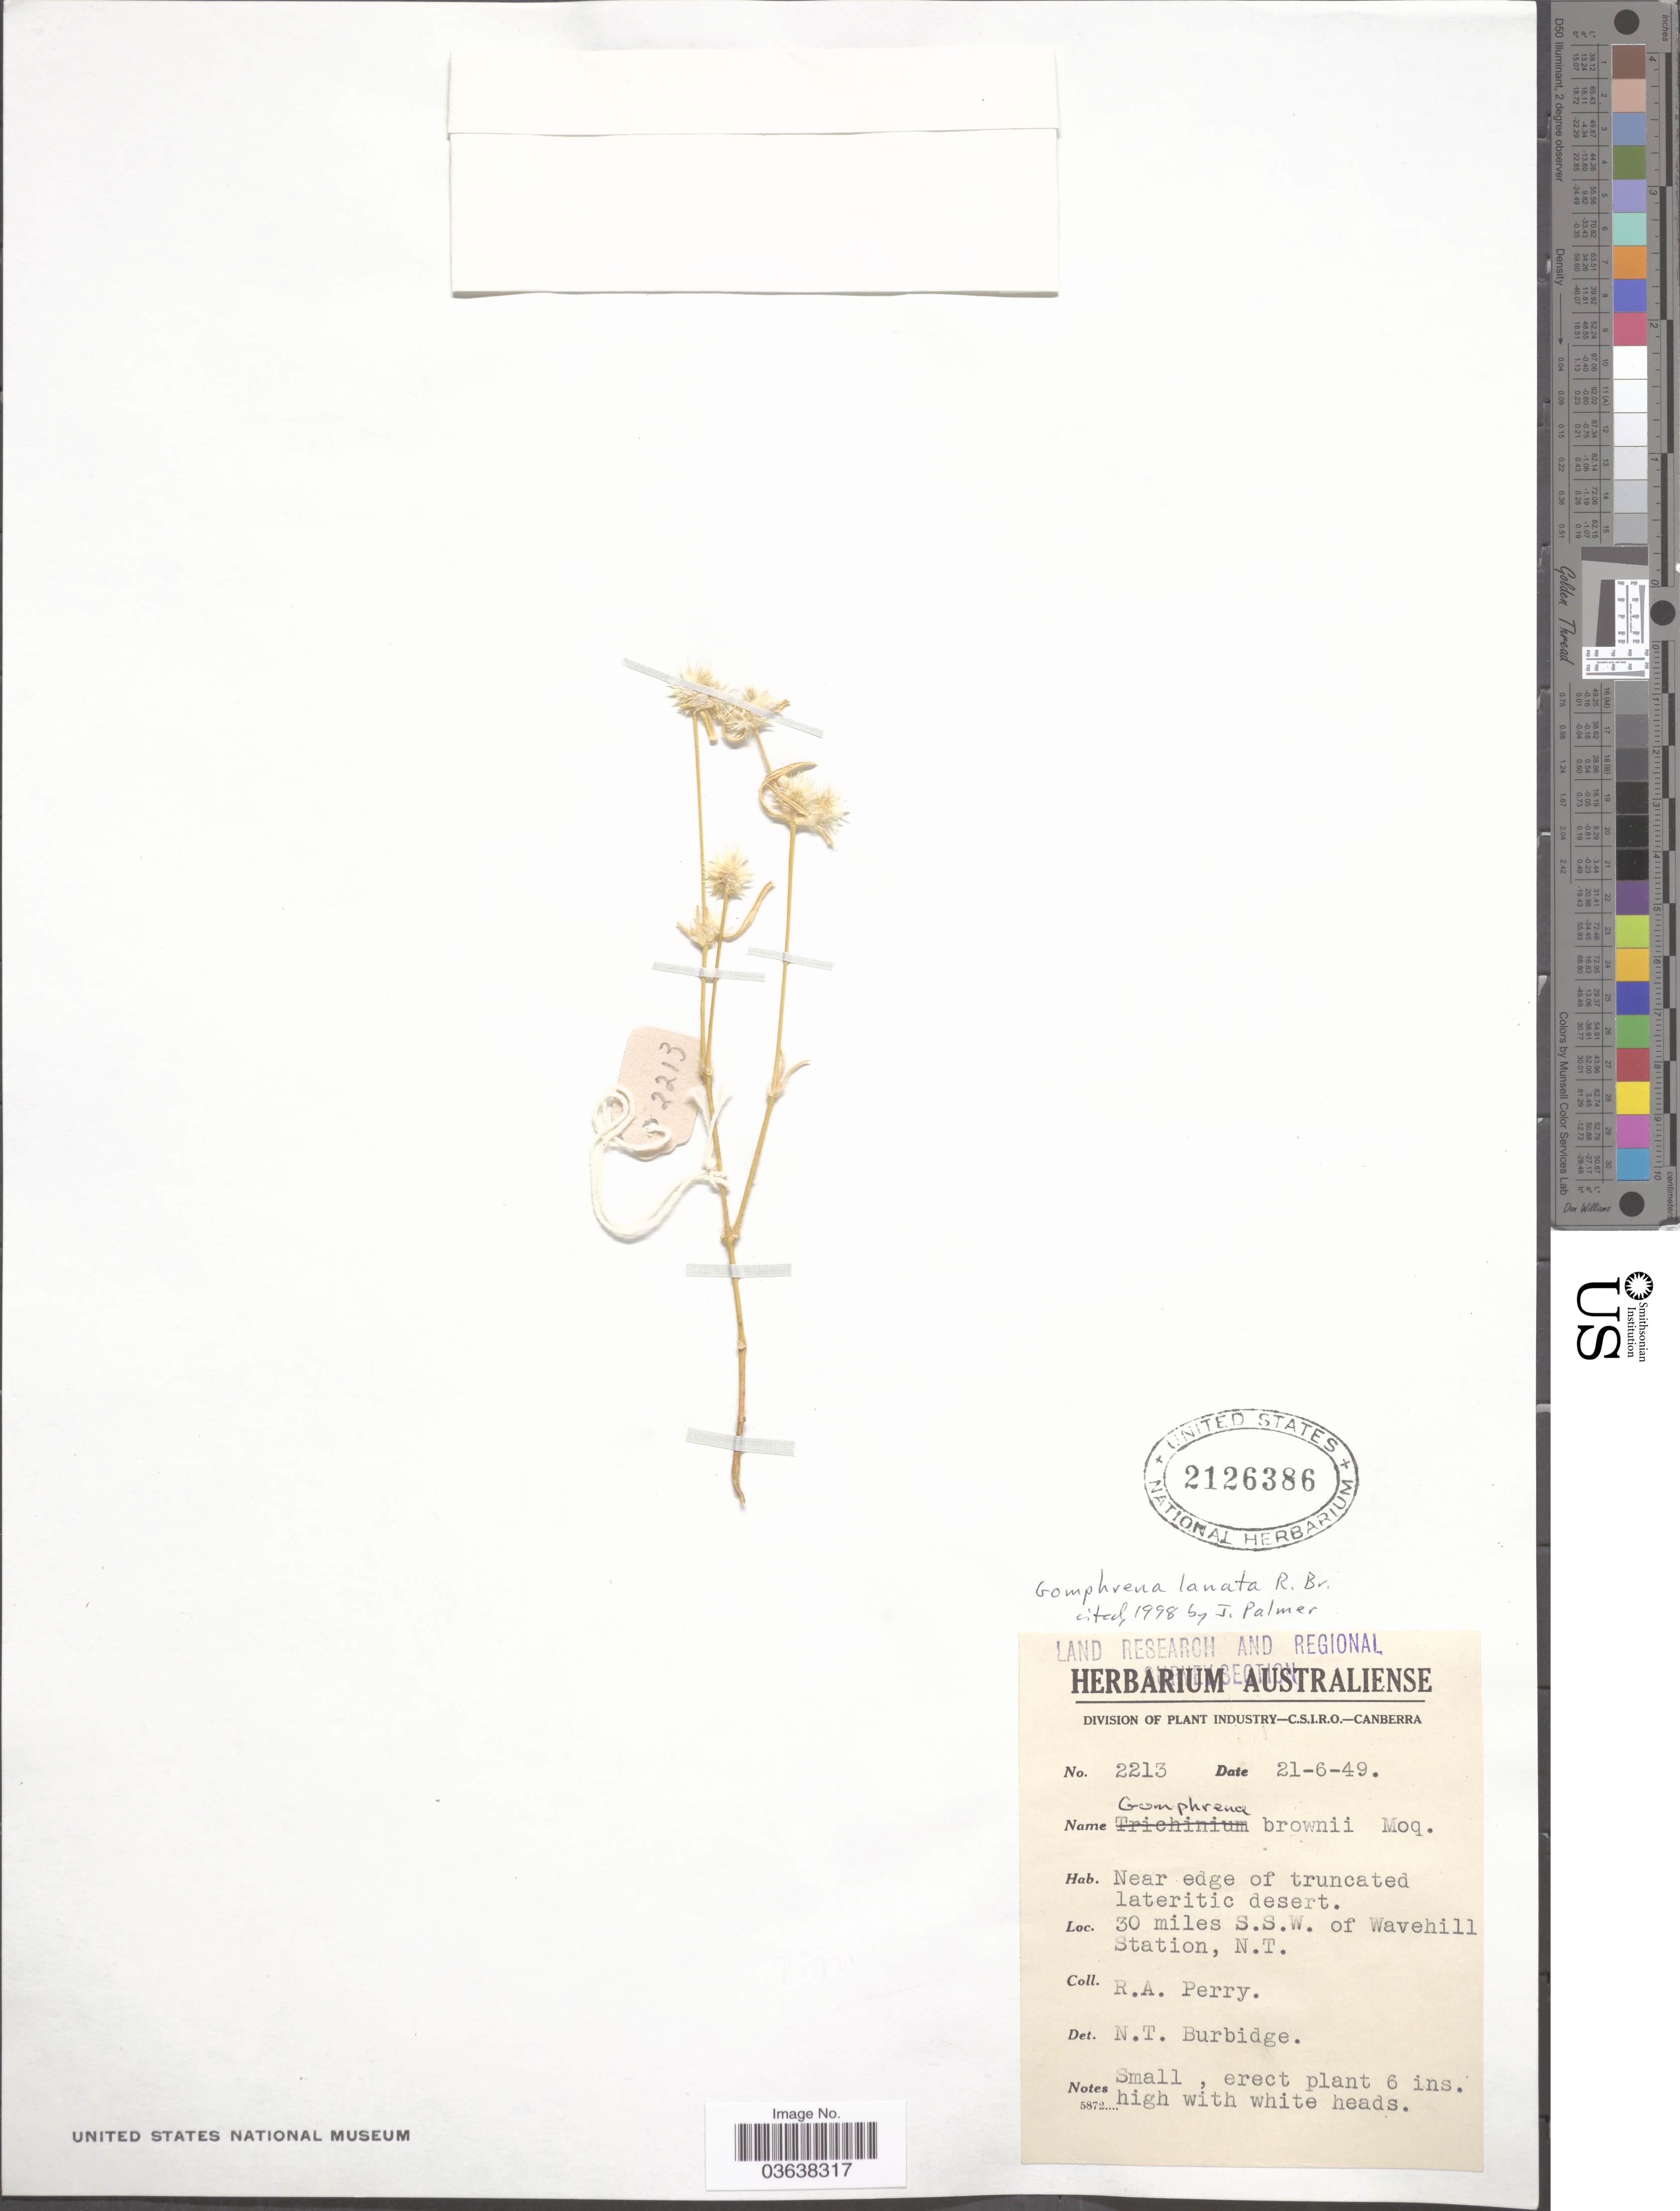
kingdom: Plantae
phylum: Tracheophyta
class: Magnoliopsida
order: Caryophyllales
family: Amaranthaceae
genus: Gomphrena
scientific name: Gomphrena lanata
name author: R. Br.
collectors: Perry, R. A.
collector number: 2213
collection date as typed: Transcribed d/m/y: 21/6/49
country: Australia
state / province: Northern Territory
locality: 30 miles S. S. W. of Wavehill Station.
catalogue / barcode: US 2126386